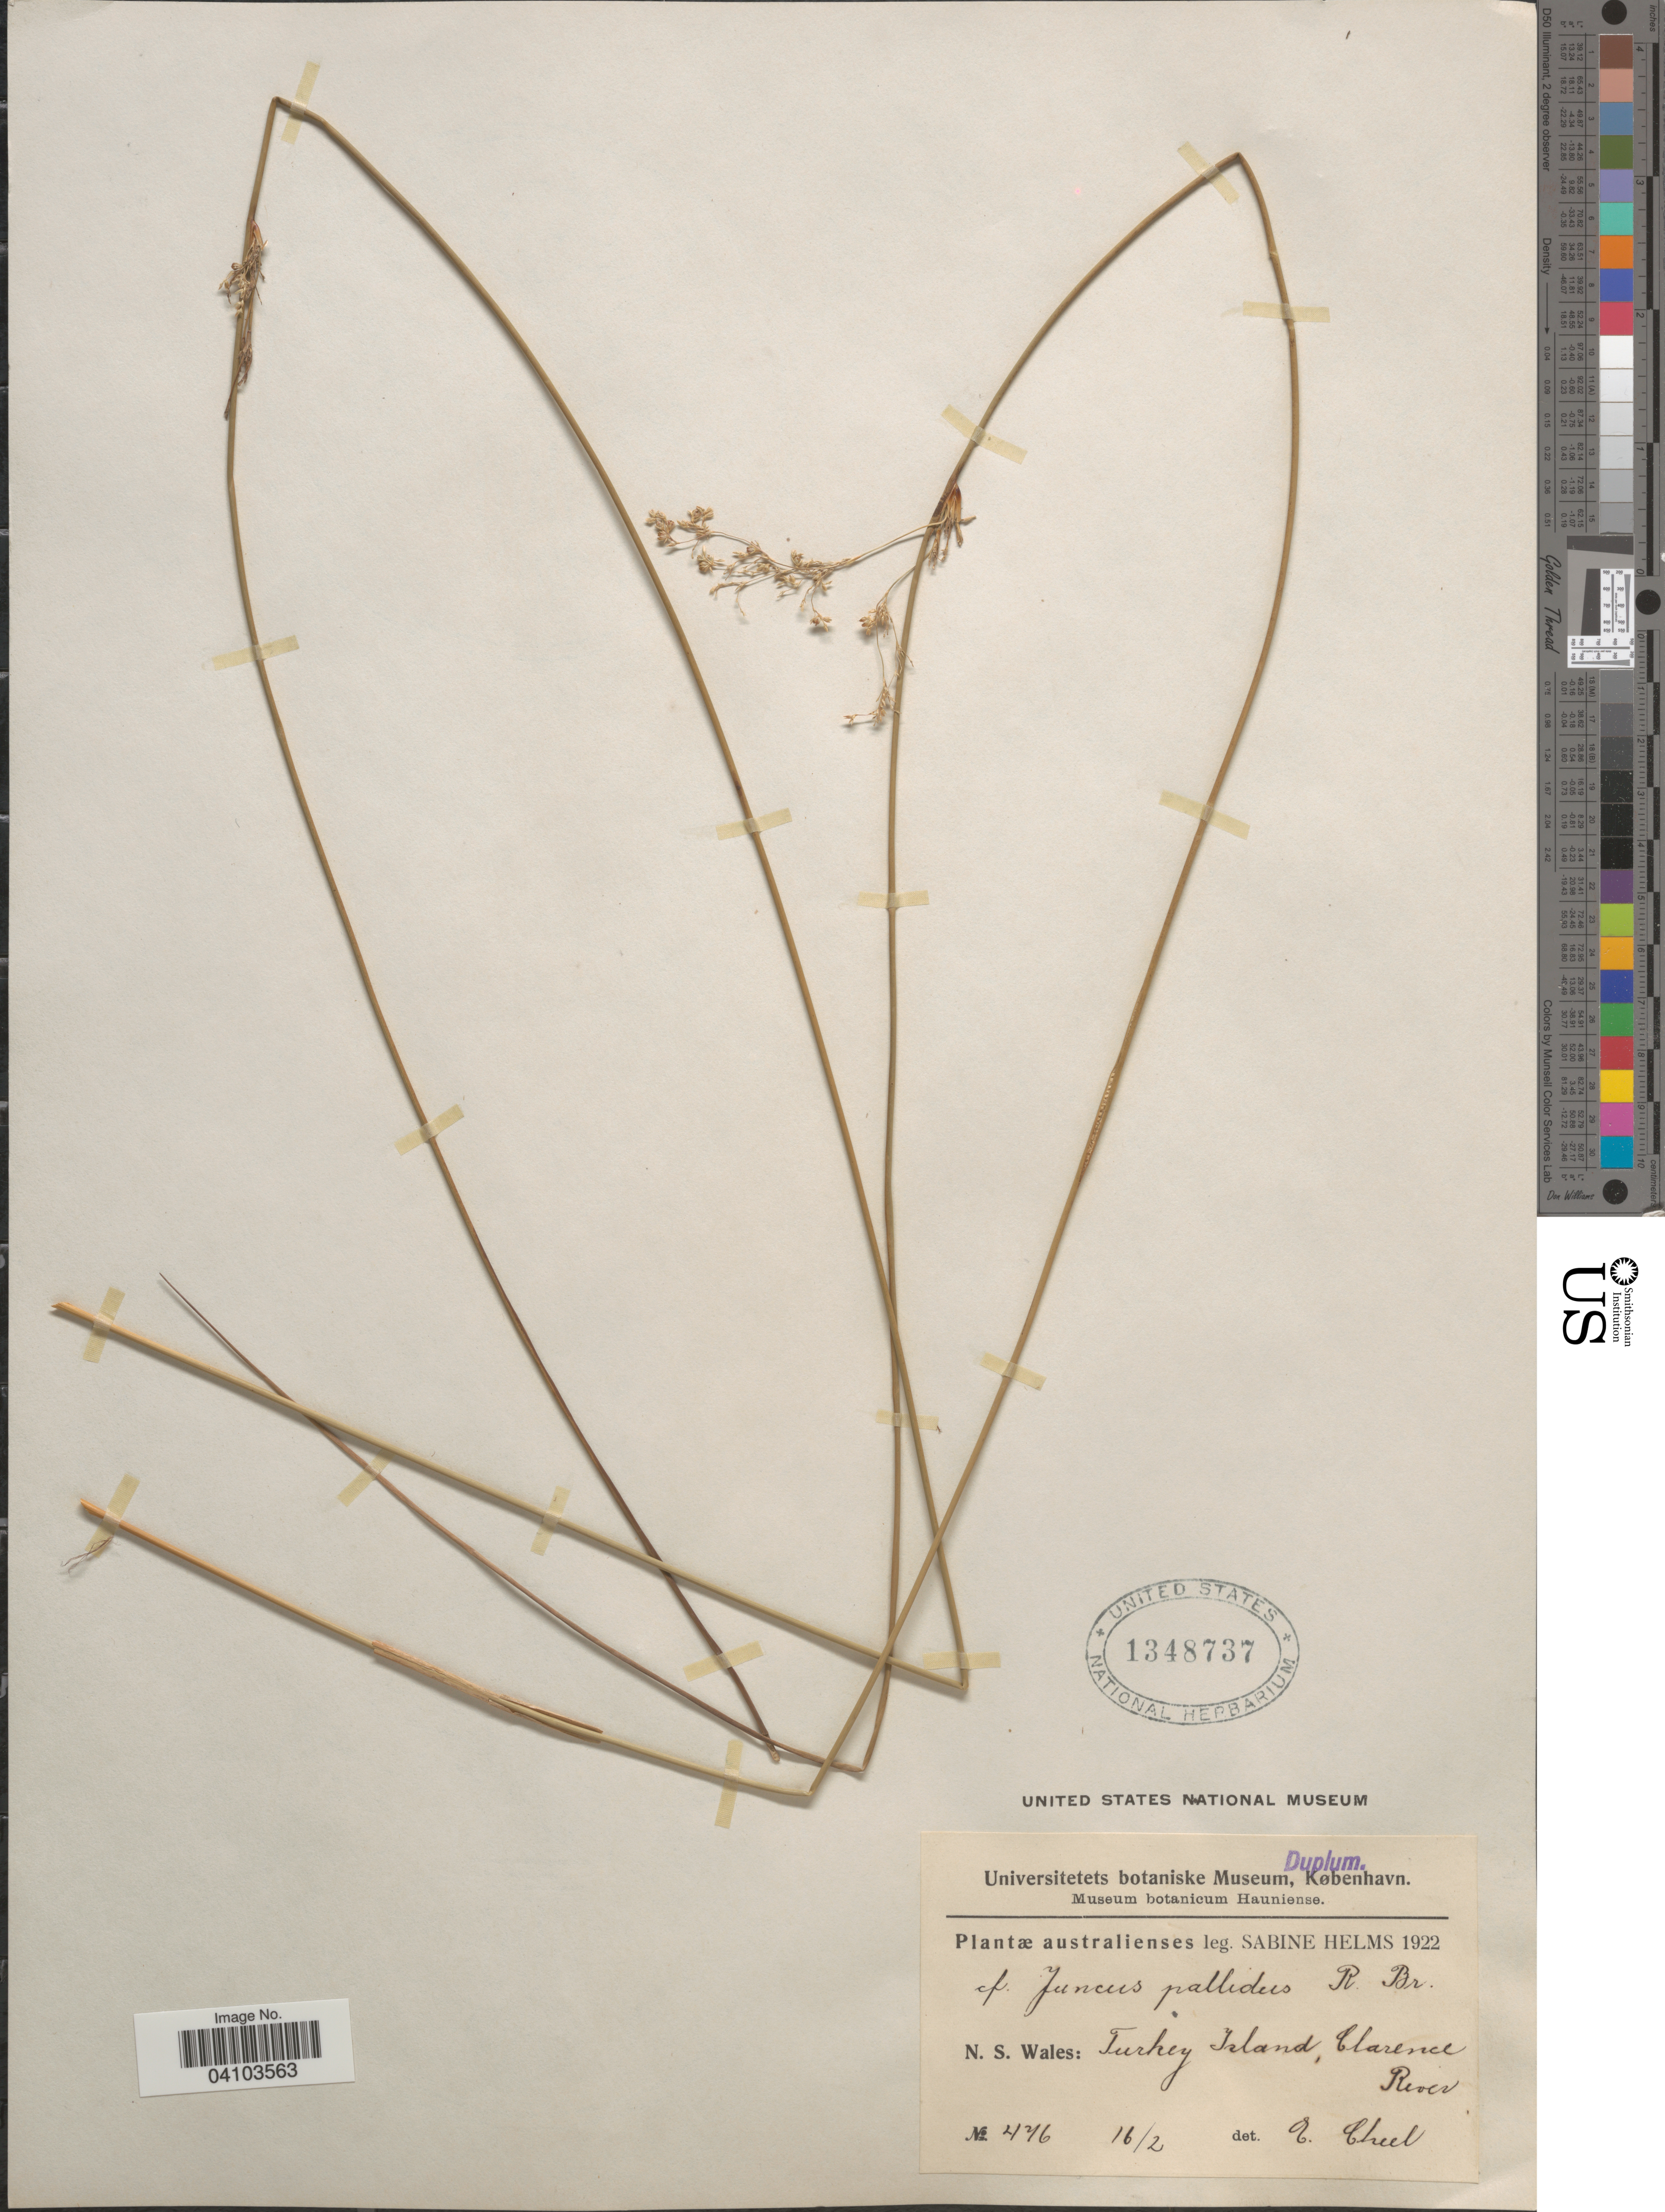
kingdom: Plantae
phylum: Tracheophyta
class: Liliopsida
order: Poales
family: Juncaceae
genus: Juncus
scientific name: Juncus pallidus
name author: R. Br.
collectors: S. Helms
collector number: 476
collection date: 1922-02-16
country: Australia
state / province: New South Wales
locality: Australienses. Turhey Island, Clarence River.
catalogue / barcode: US 1348737